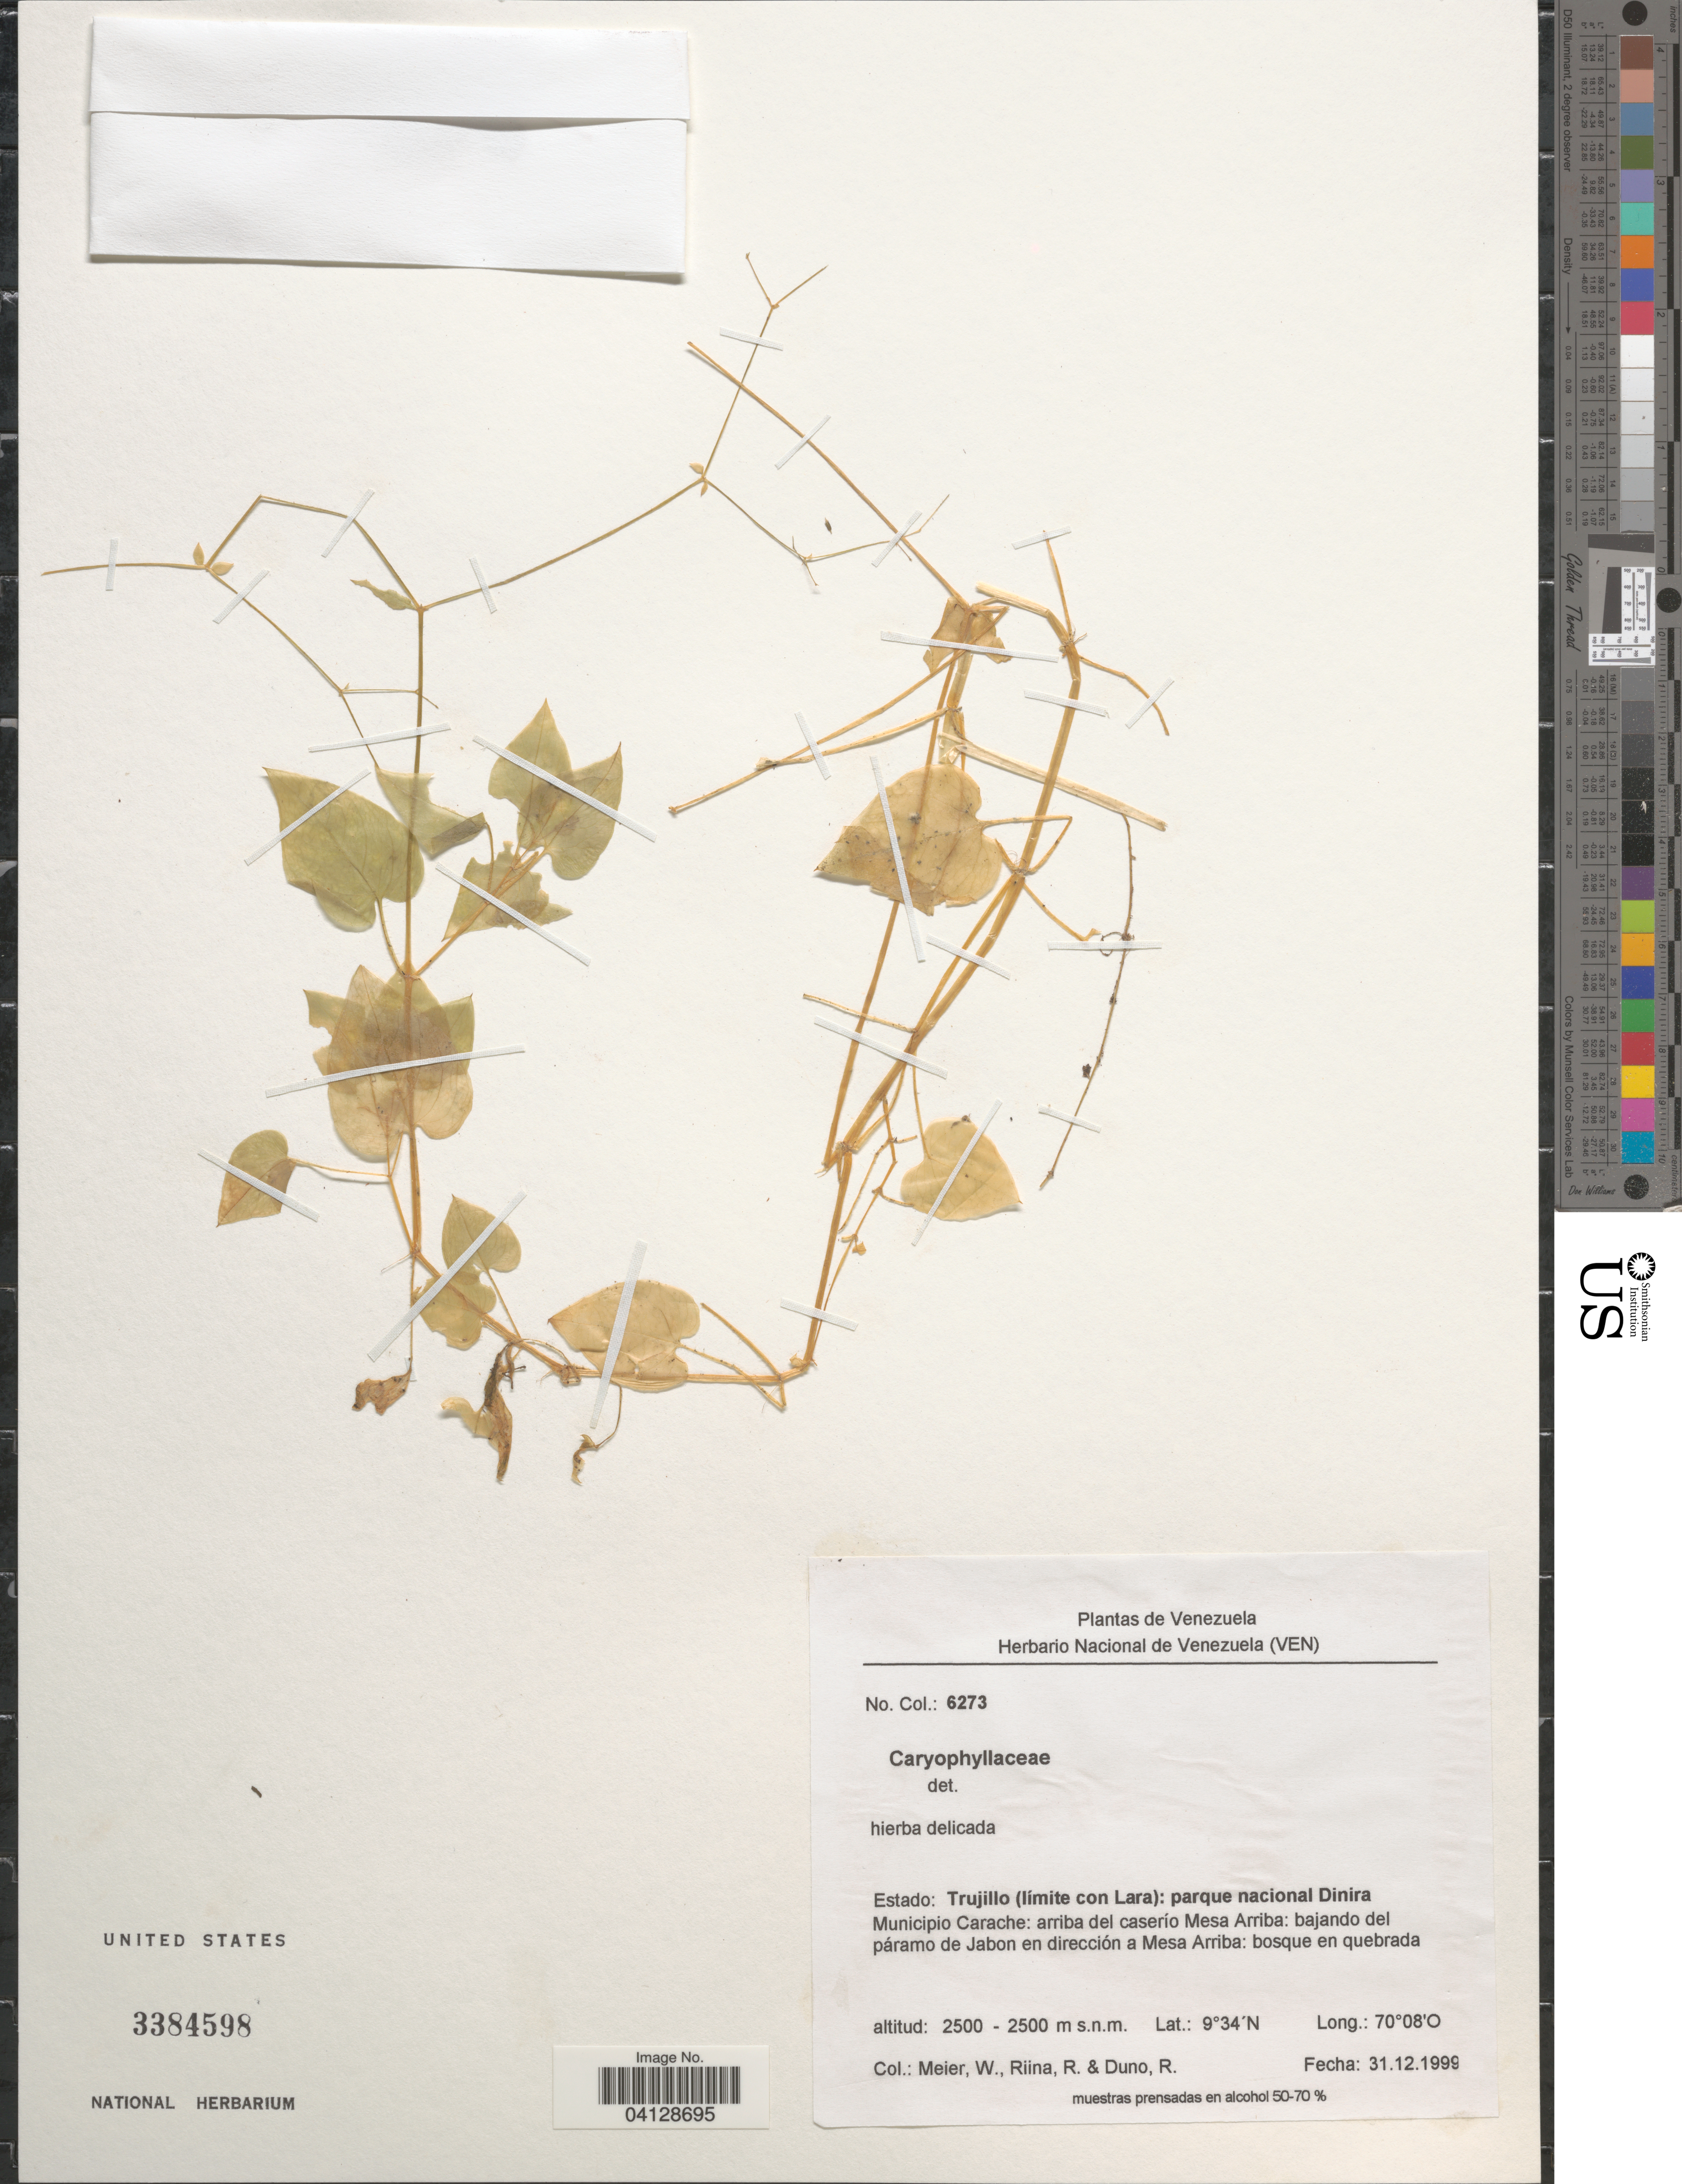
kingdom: Plantae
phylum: Tracheophyta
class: Magnoliopsida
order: Caryophyllales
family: Caryophyllaceae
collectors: W. Meier, R. Riina & R. Duno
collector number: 6273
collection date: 1999-12-31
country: Venezuela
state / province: Trujillo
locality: (límite con Lara): parque nacional Dinira. Municipio Carache: arriba del caserío Mesa Arriba: bajando del páramo de Jabon en dirección a Mesa Arriba.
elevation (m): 2500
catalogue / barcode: US 3384598